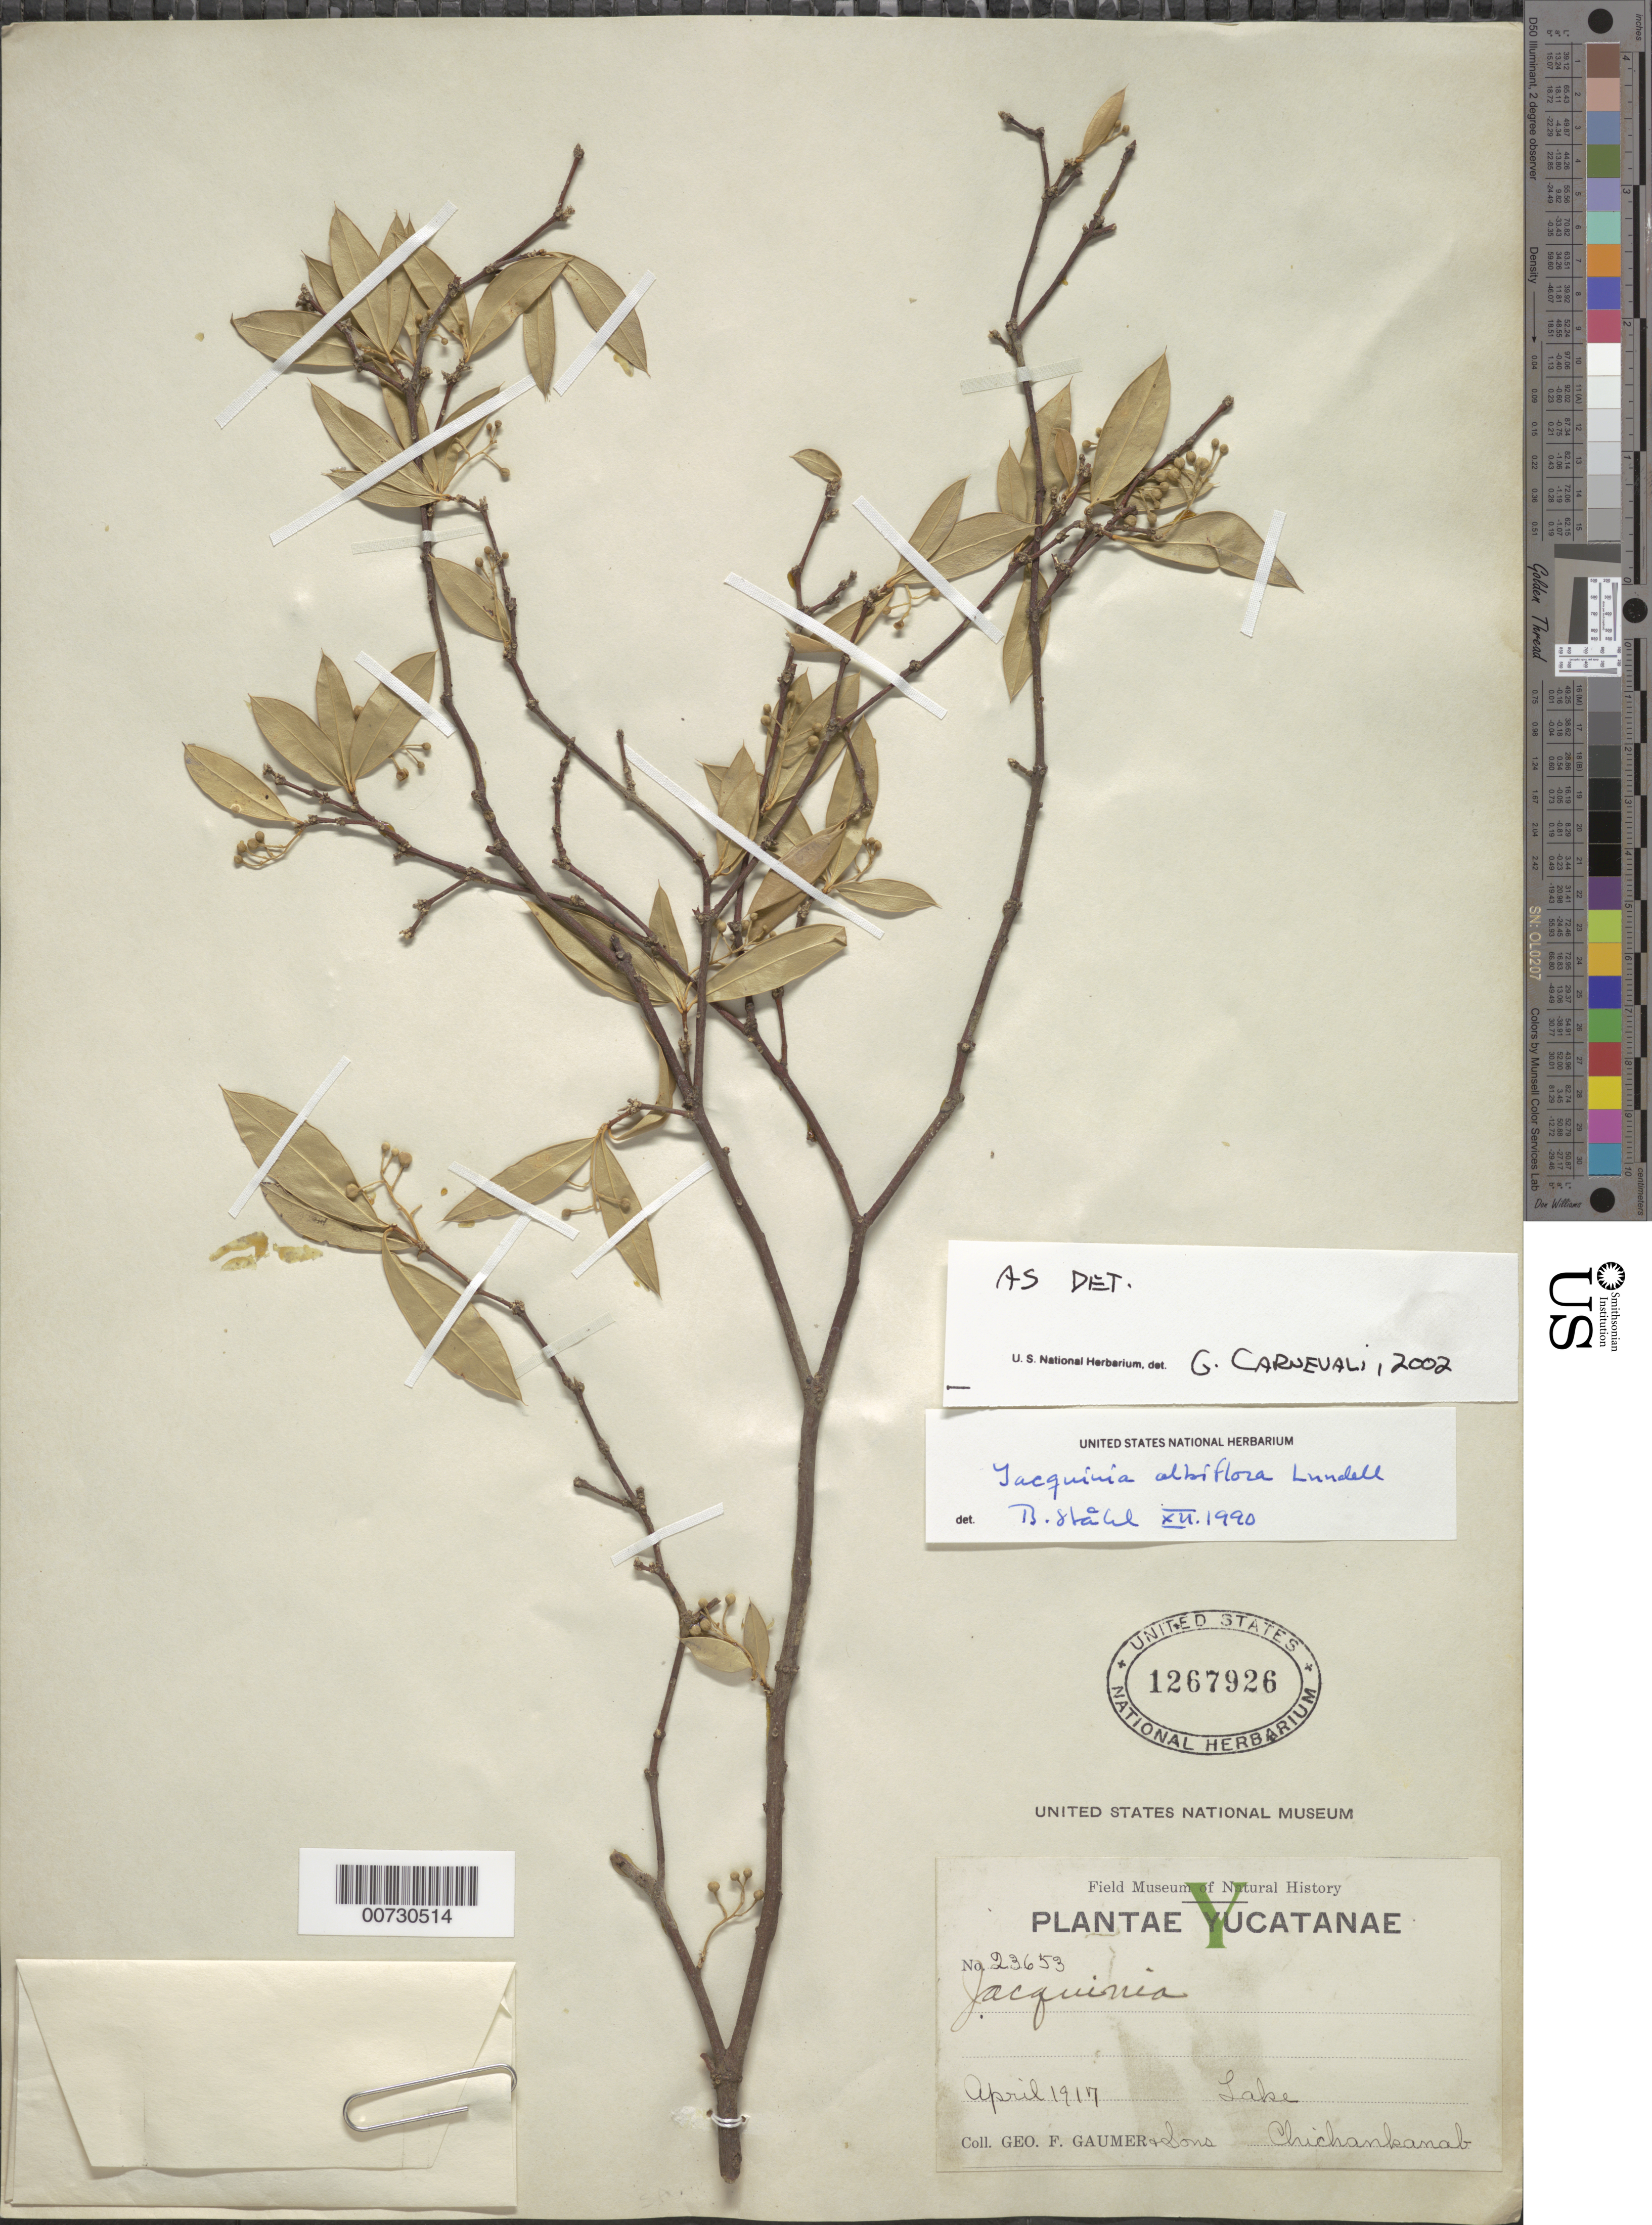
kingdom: Plantae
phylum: Tracheophyta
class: Magnoliopsida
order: Ericales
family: Primulaceae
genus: Jacquinia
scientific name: Jacquinia albiflora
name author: Lundell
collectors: G. F. Gaumer & Sons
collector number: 23653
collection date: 1917-04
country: Mexico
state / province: Yucatán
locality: Lake Chichankanab.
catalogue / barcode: US 1267926